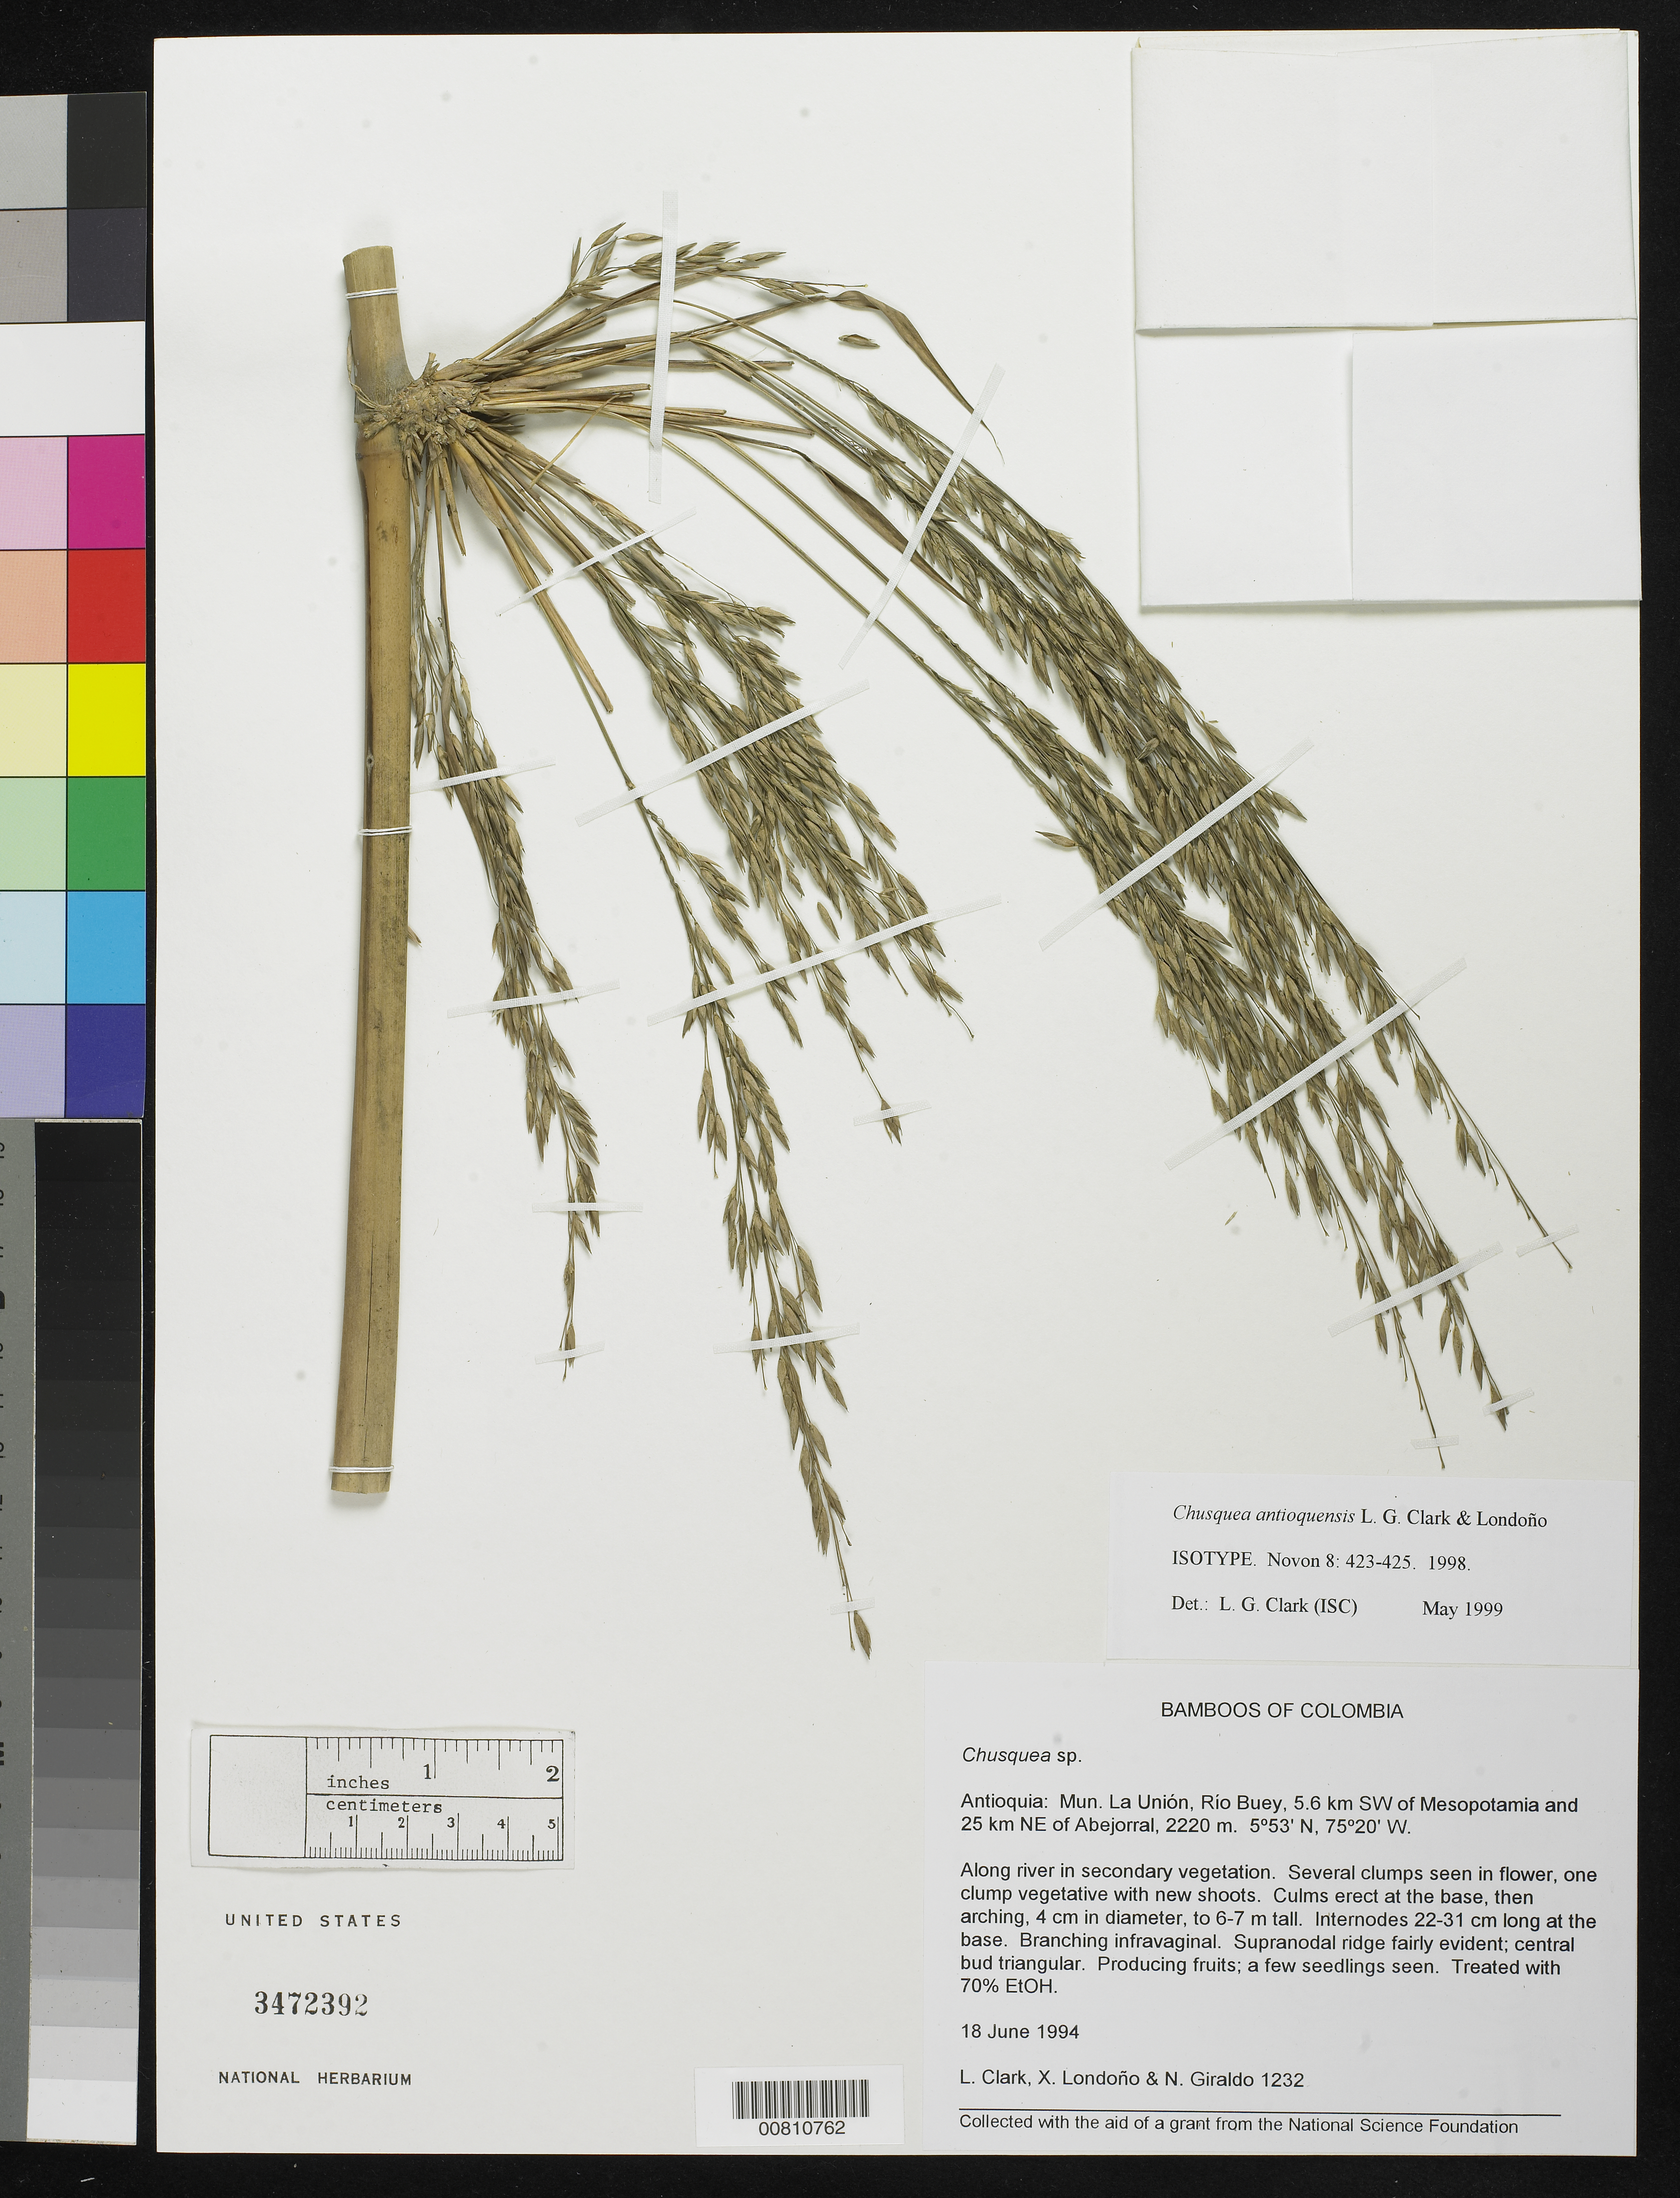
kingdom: Plantae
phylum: Tracheophyta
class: Liliopsida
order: Poales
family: Poaceae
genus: Chusquea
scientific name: Chusquea antioquensis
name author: L.G. Clark & Londoño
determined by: Clark, Lynn G., (ISC), Iowa State University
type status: Isotype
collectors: L. Clark, X. Londoño & N. Giraldo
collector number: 1232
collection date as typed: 18 Jun 1994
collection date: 1994-06-18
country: Colombia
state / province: Antioquia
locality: Antioquia: Mun. La Unión, Río Buey, 5.6 km SW of Mesopotamia and 25 km NE of Abejorral.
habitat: Along river in secondary vegetation.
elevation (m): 2220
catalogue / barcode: US 3472392